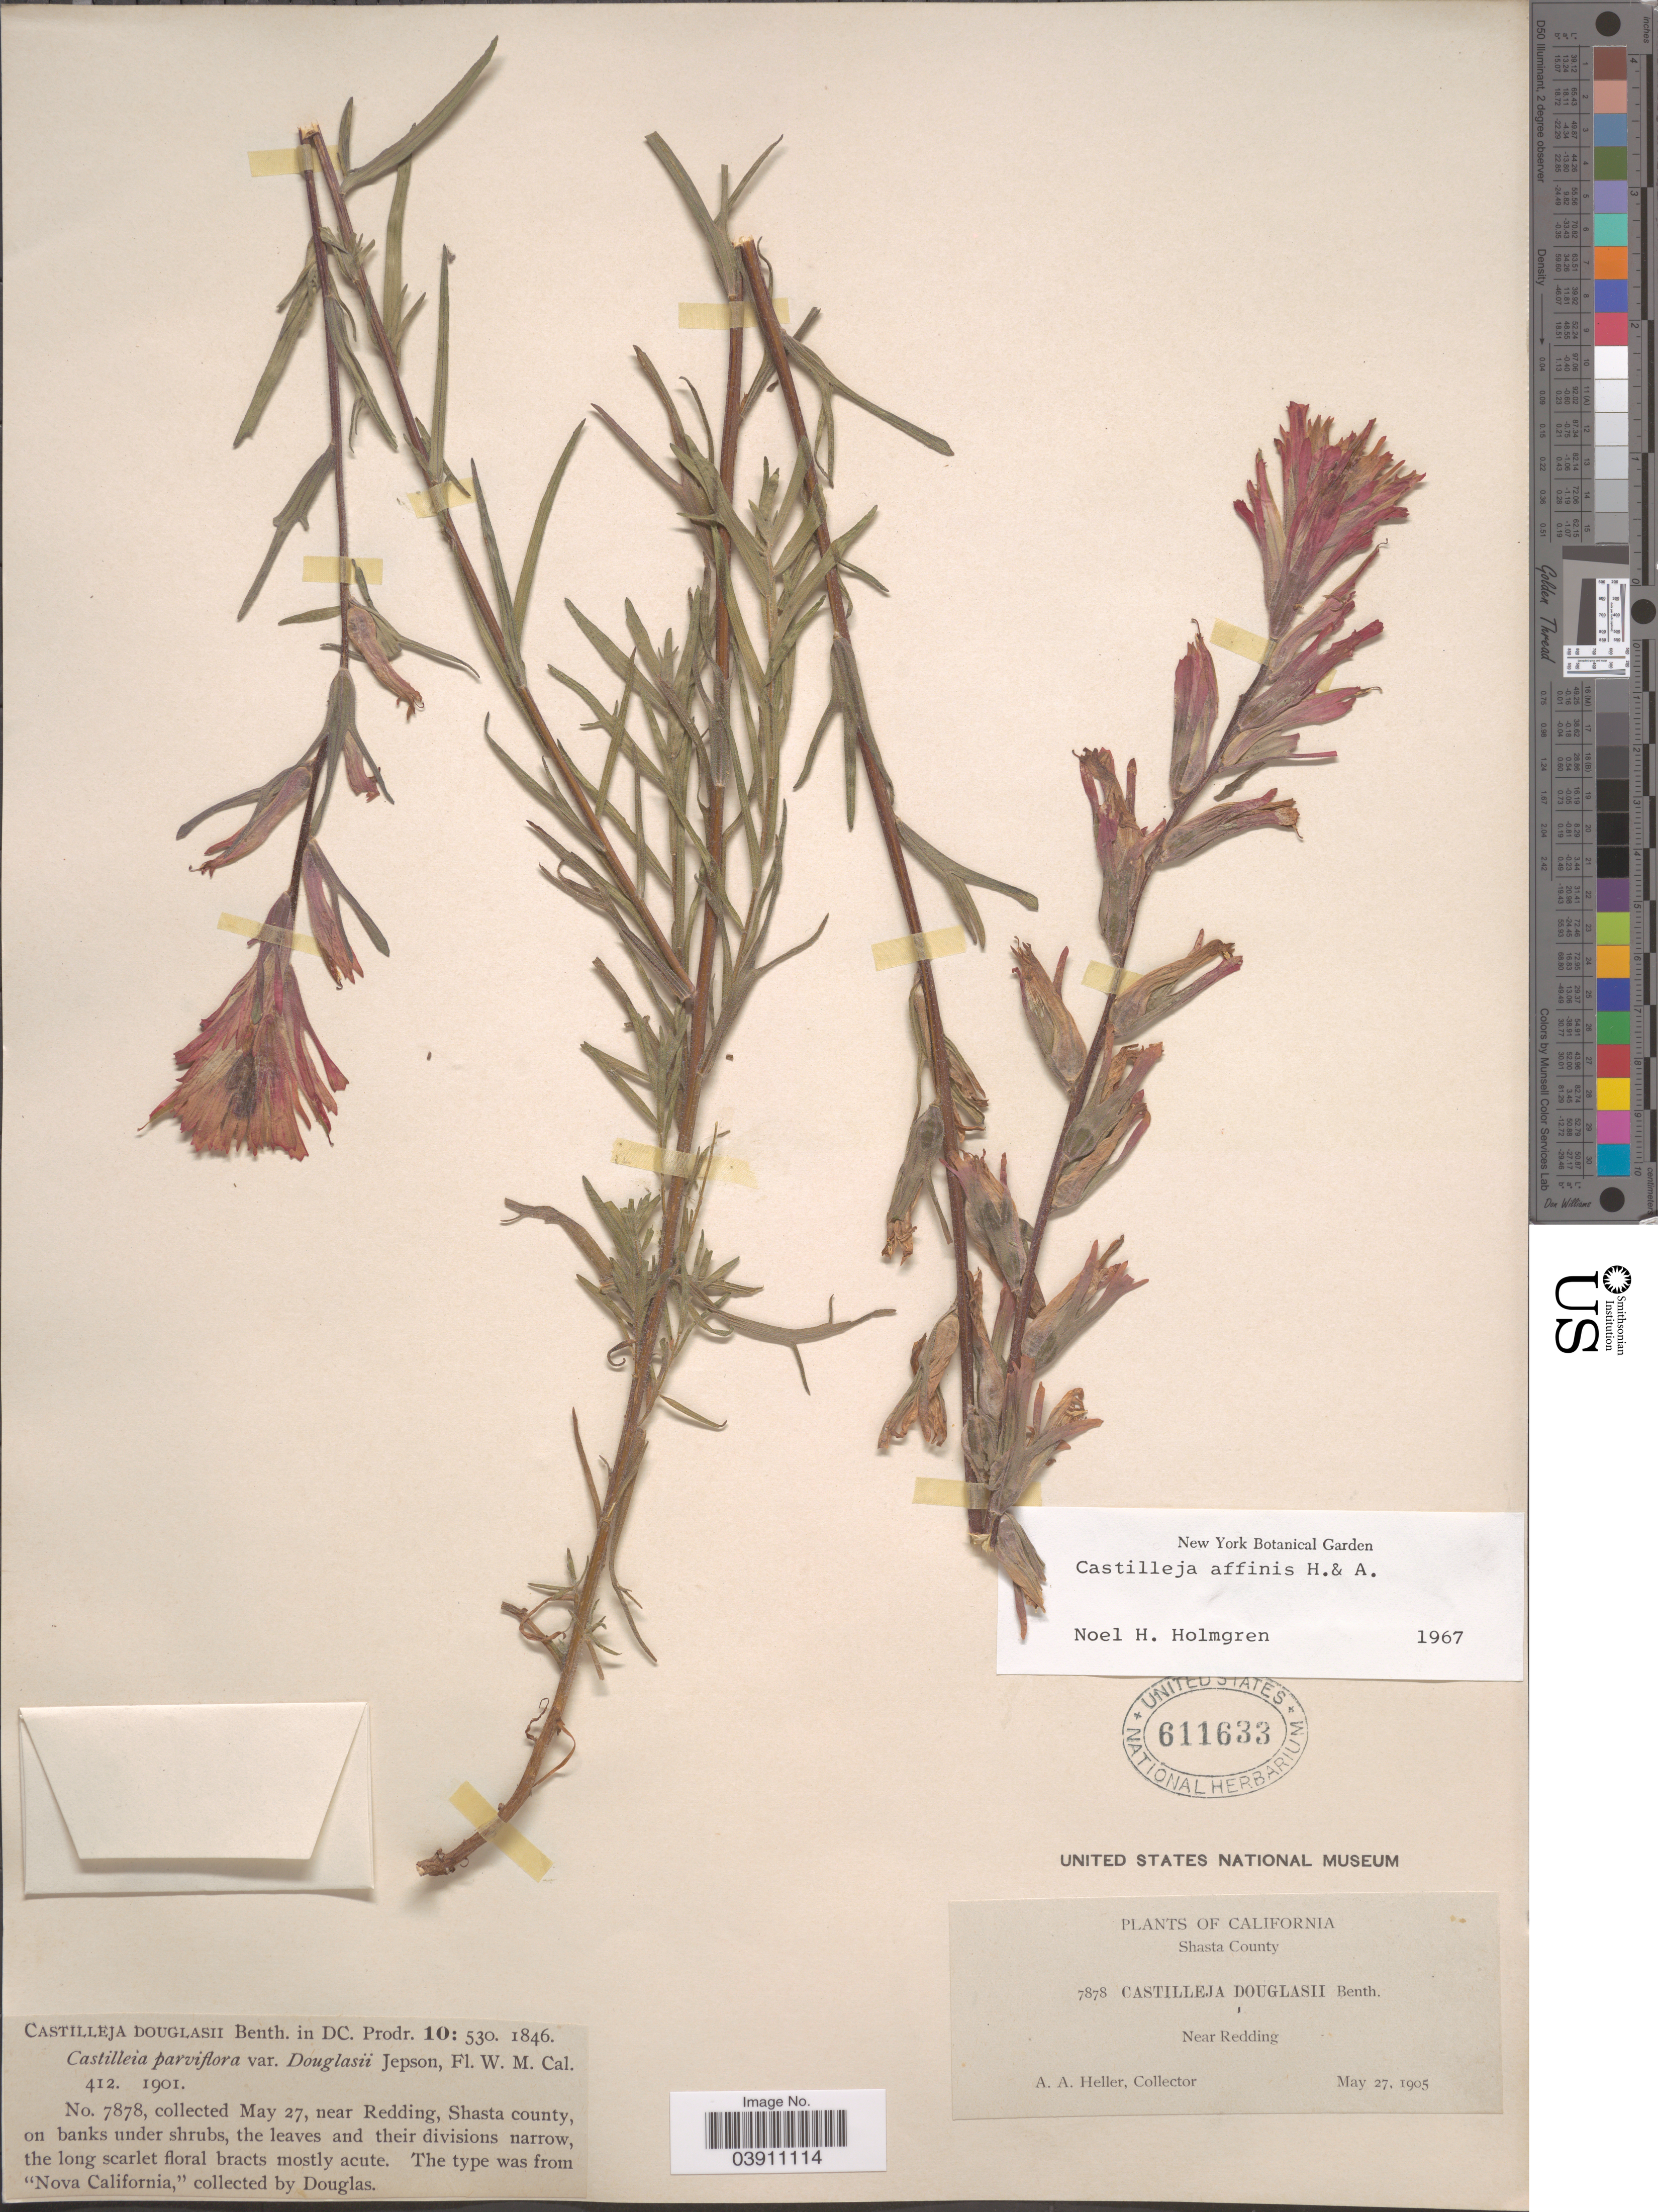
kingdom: Plantae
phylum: Tracheophyta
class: Magnoliopsida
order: Lamiales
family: Orobanchaceae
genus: Castilleja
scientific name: Castilleja affinis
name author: Hook. & Arn.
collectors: A. A. Heller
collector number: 7878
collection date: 1905-05-27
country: United States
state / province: California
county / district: Shasta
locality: Near Redding, Shasta County.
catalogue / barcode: US 611633